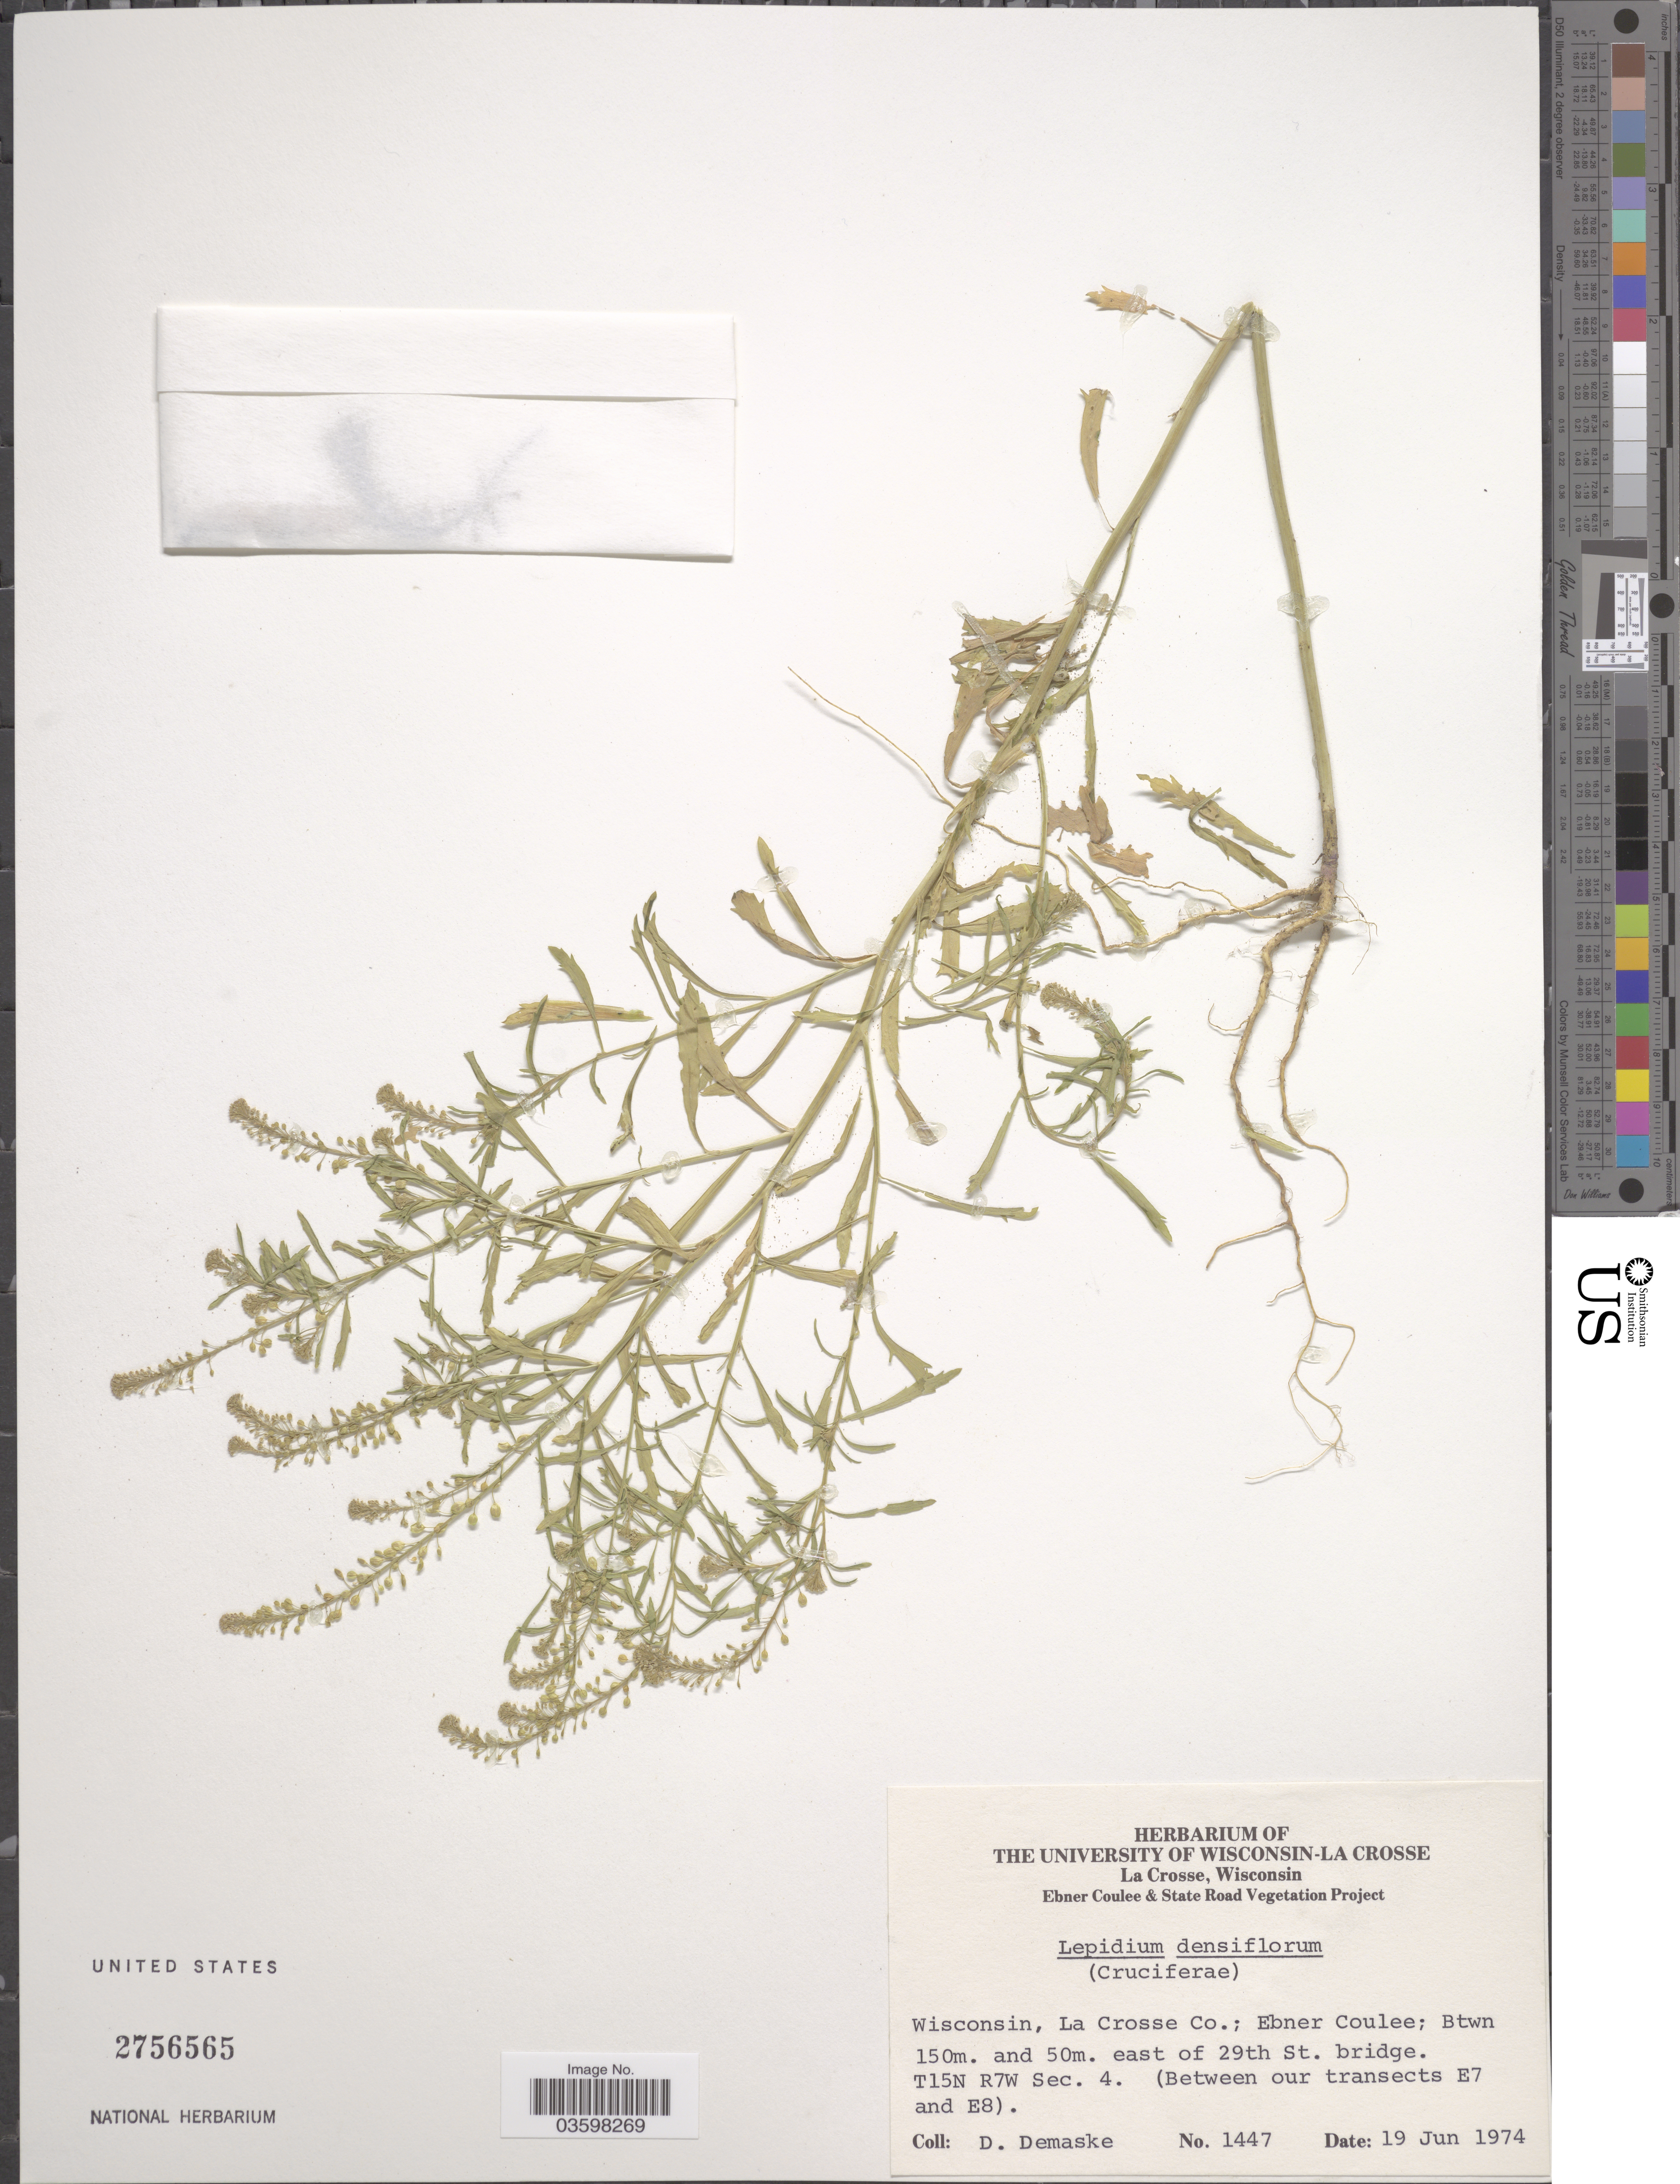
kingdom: Plantae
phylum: Tracheophyta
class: Magnoliopsida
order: Brassicales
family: Brassicaceae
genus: Lepidium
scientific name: Lepidium densiflorum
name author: Schrad.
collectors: D. Demaske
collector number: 1447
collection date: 1974-06-19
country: United States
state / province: Wisconsin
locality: La Crosse Co.; Ebner Coulee; Btwn 150m and 50m. east of 29th St. bridge. T15N R7W Sec. 4. (Between our transects E7 and E8).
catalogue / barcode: US 2756565